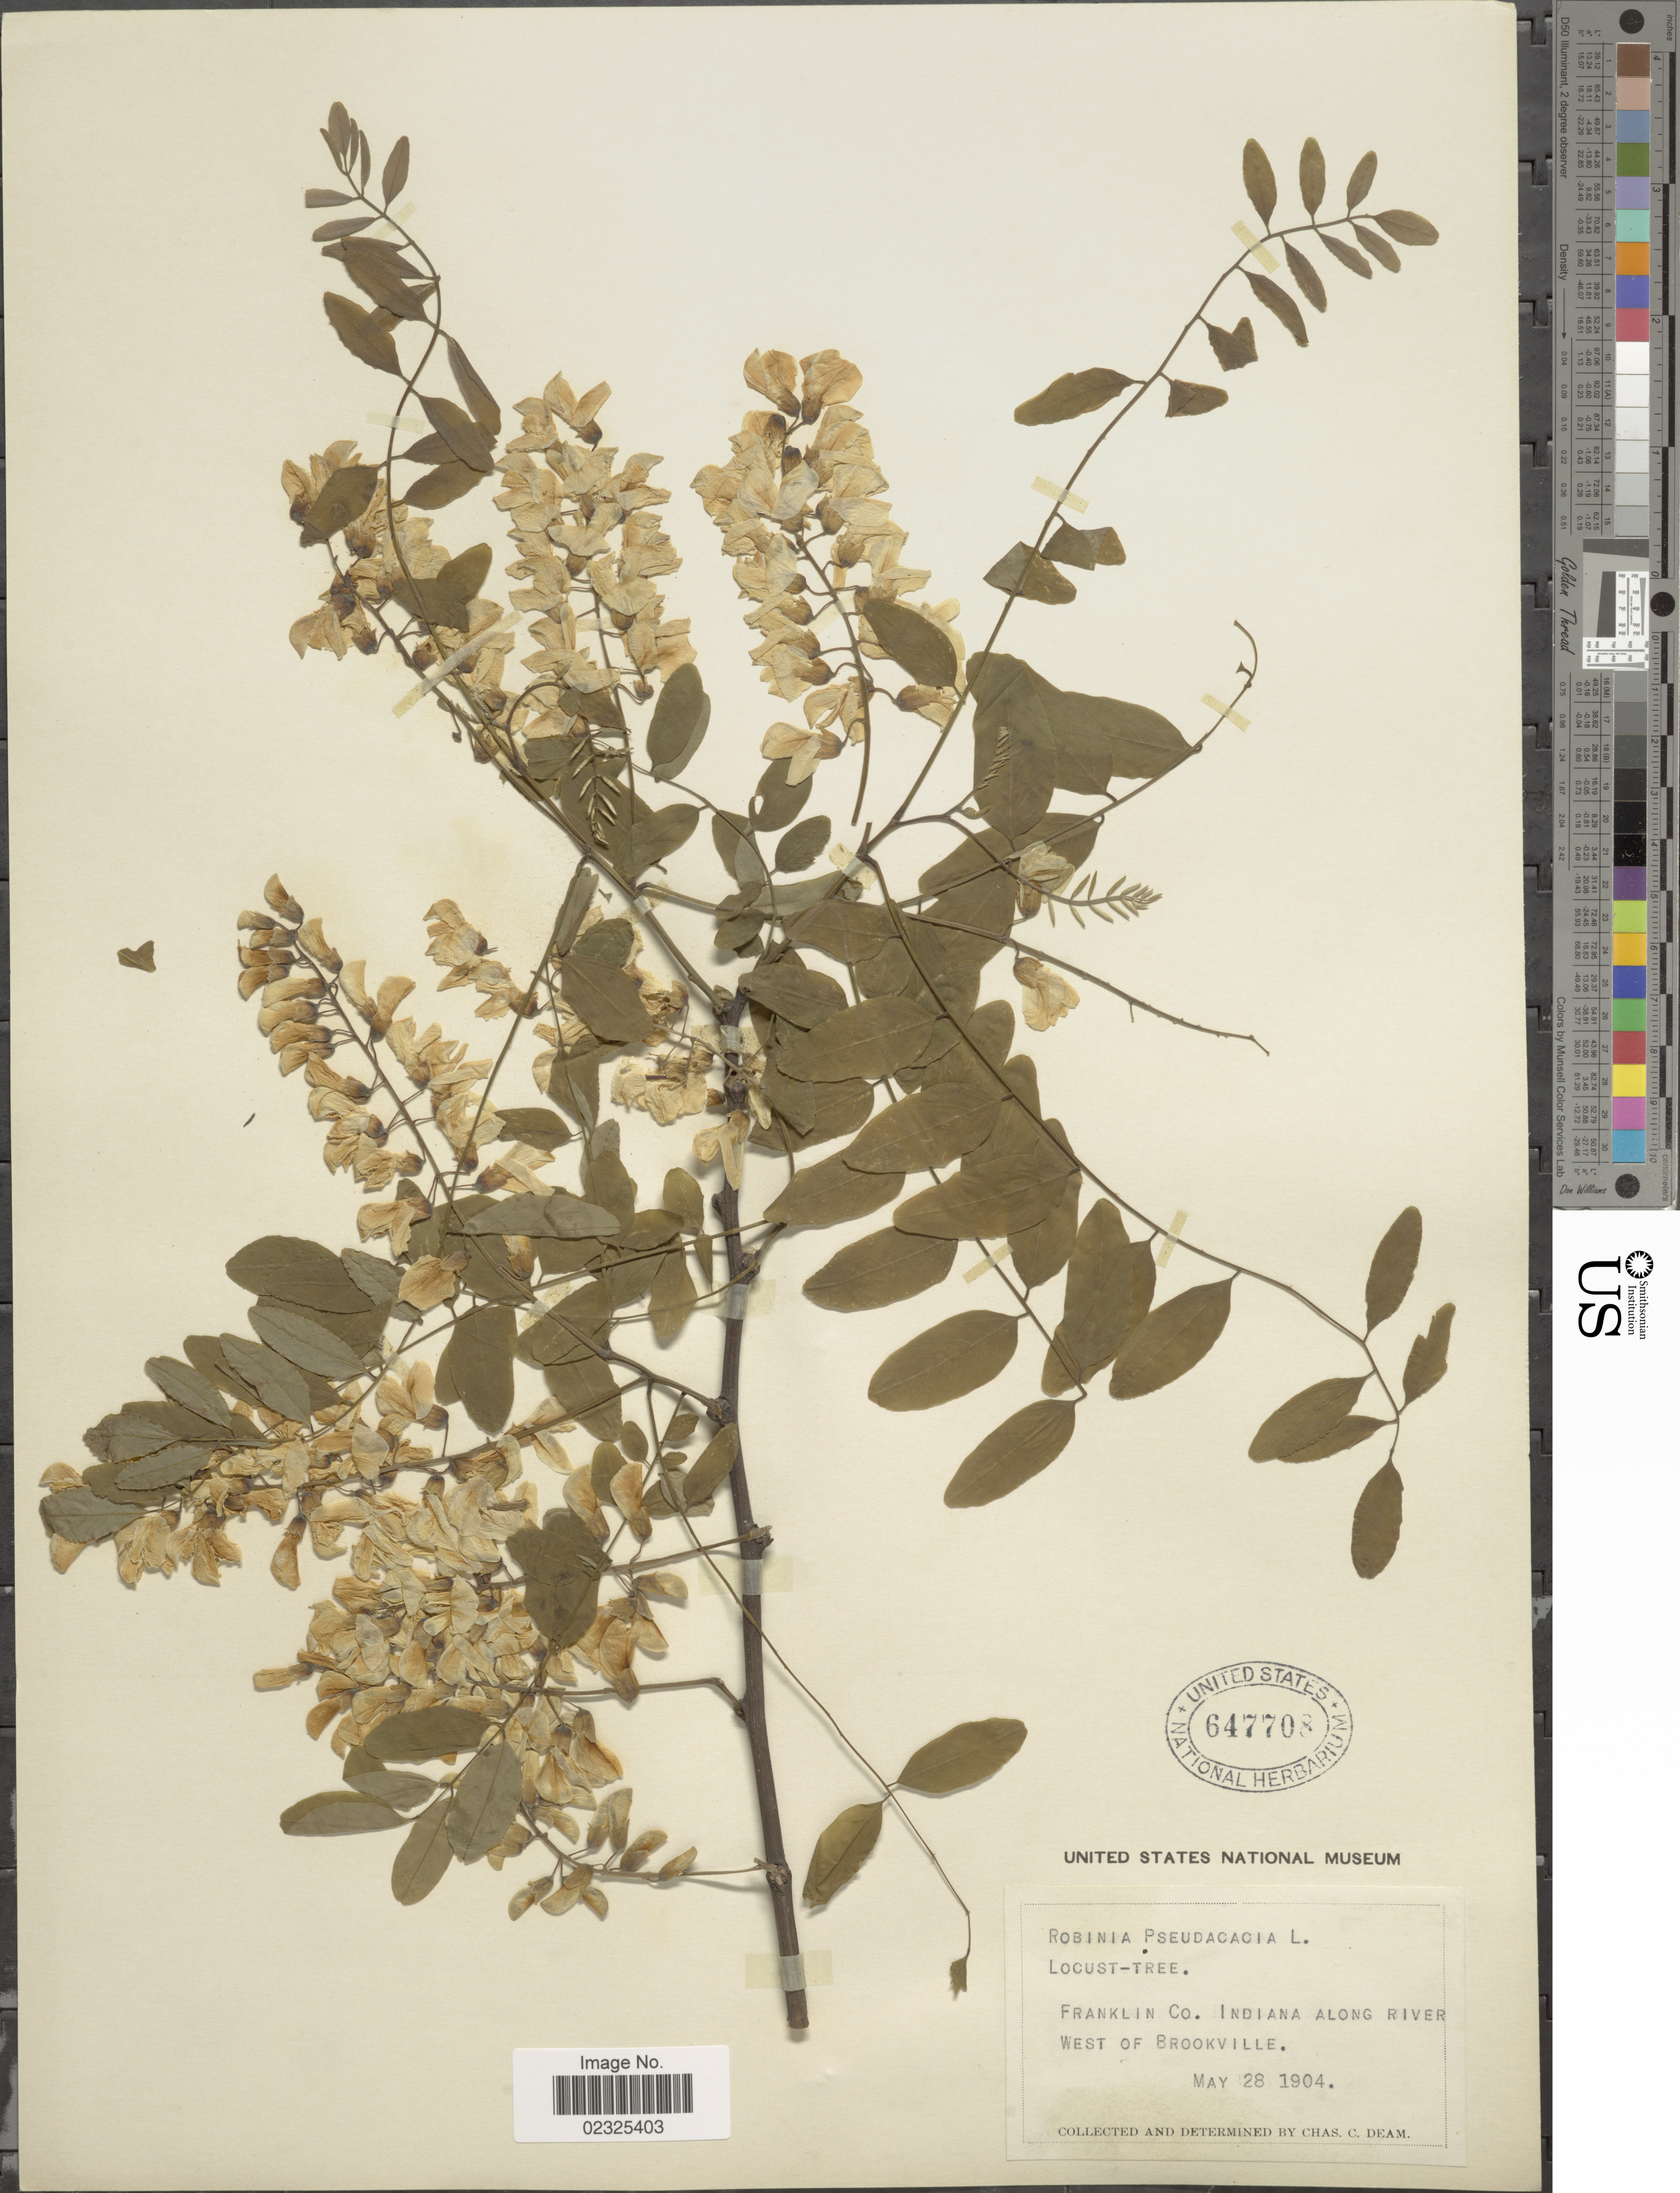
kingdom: Plantae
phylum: Tracheophyta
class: Magnoliopsida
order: Fabales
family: Fabaceae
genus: Robinia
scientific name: Robinia pseudoacacia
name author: L.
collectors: C. C. Deam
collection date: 1904-05-28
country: United States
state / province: Indiana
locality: Franklin Co. Indiana along river West of Brookville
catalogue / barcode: US 647708